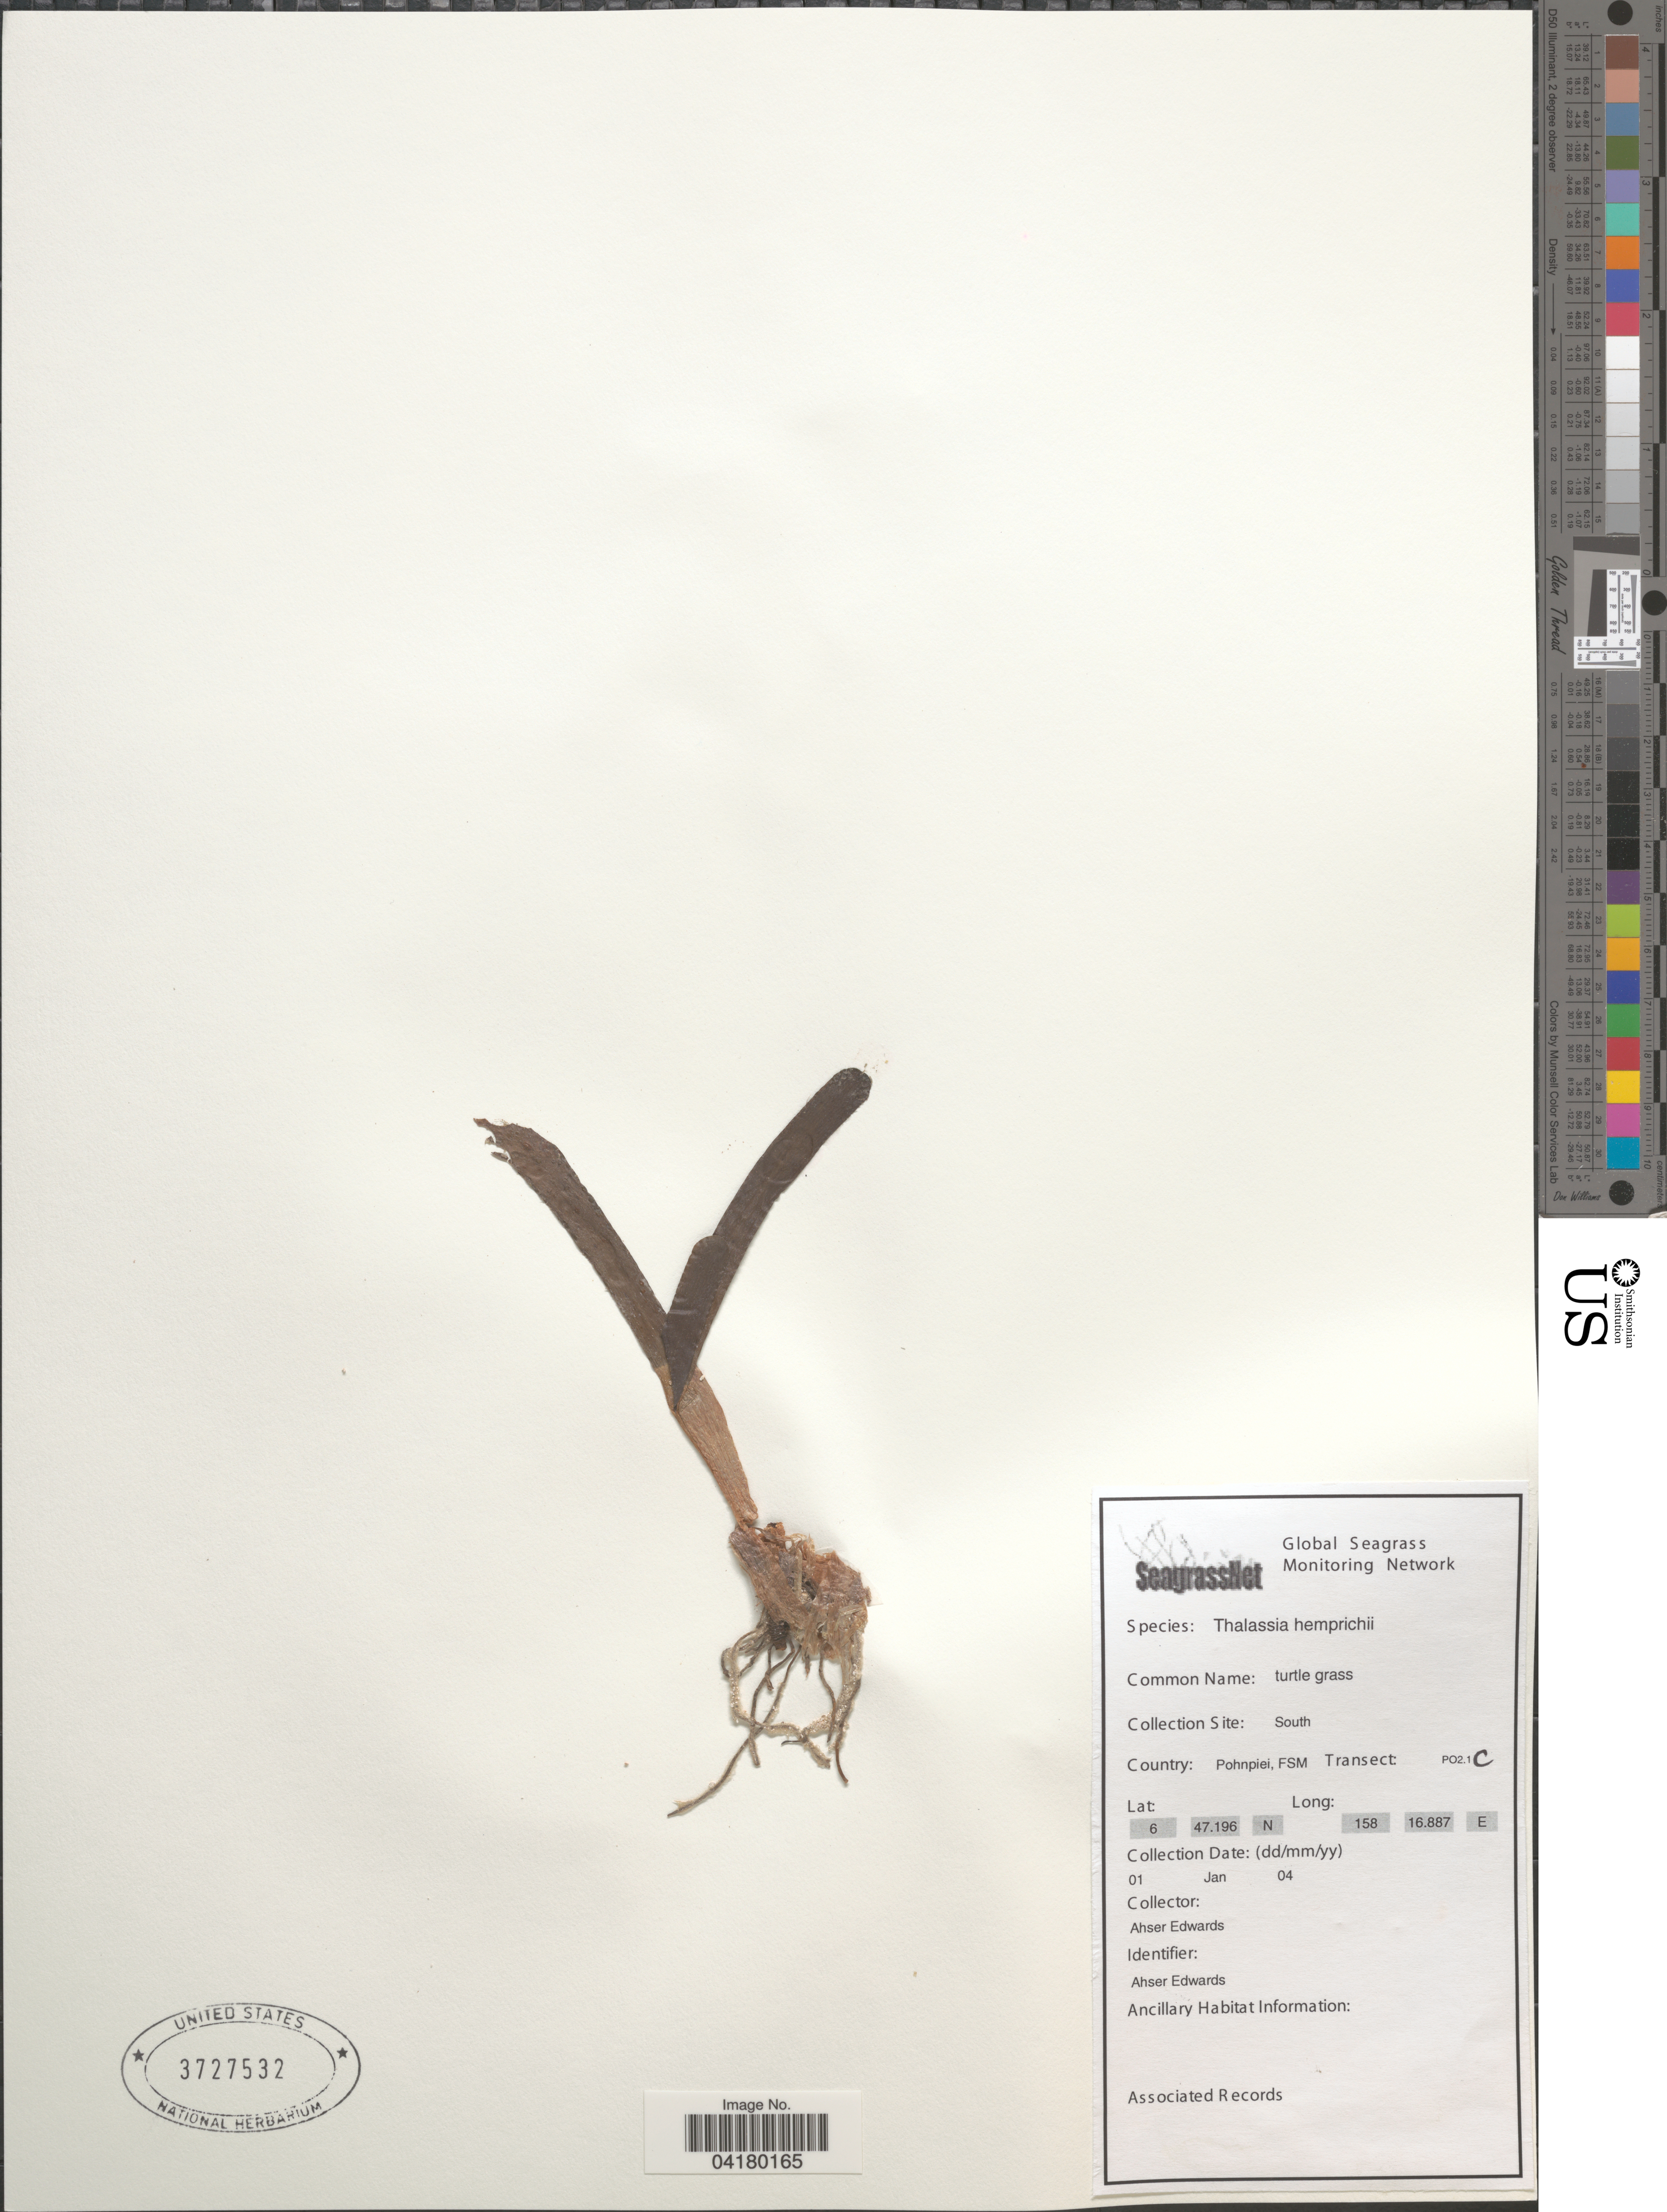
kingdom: Plantae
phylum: Tracheophyta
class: Liliopsida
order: Alismatales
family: Hydrocharitaceae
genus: Thalassia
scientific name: Thalassia hemprichii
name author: Asch.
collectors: A. Edwards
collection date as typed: Transcribed d/m/y: 1/1/4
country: Micronesia, Federated States of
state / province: Pohnpei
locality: Collection Site: South. Country: Pohnpiei, FSM. Transect: PO2.1C.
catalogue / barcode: US 3727532